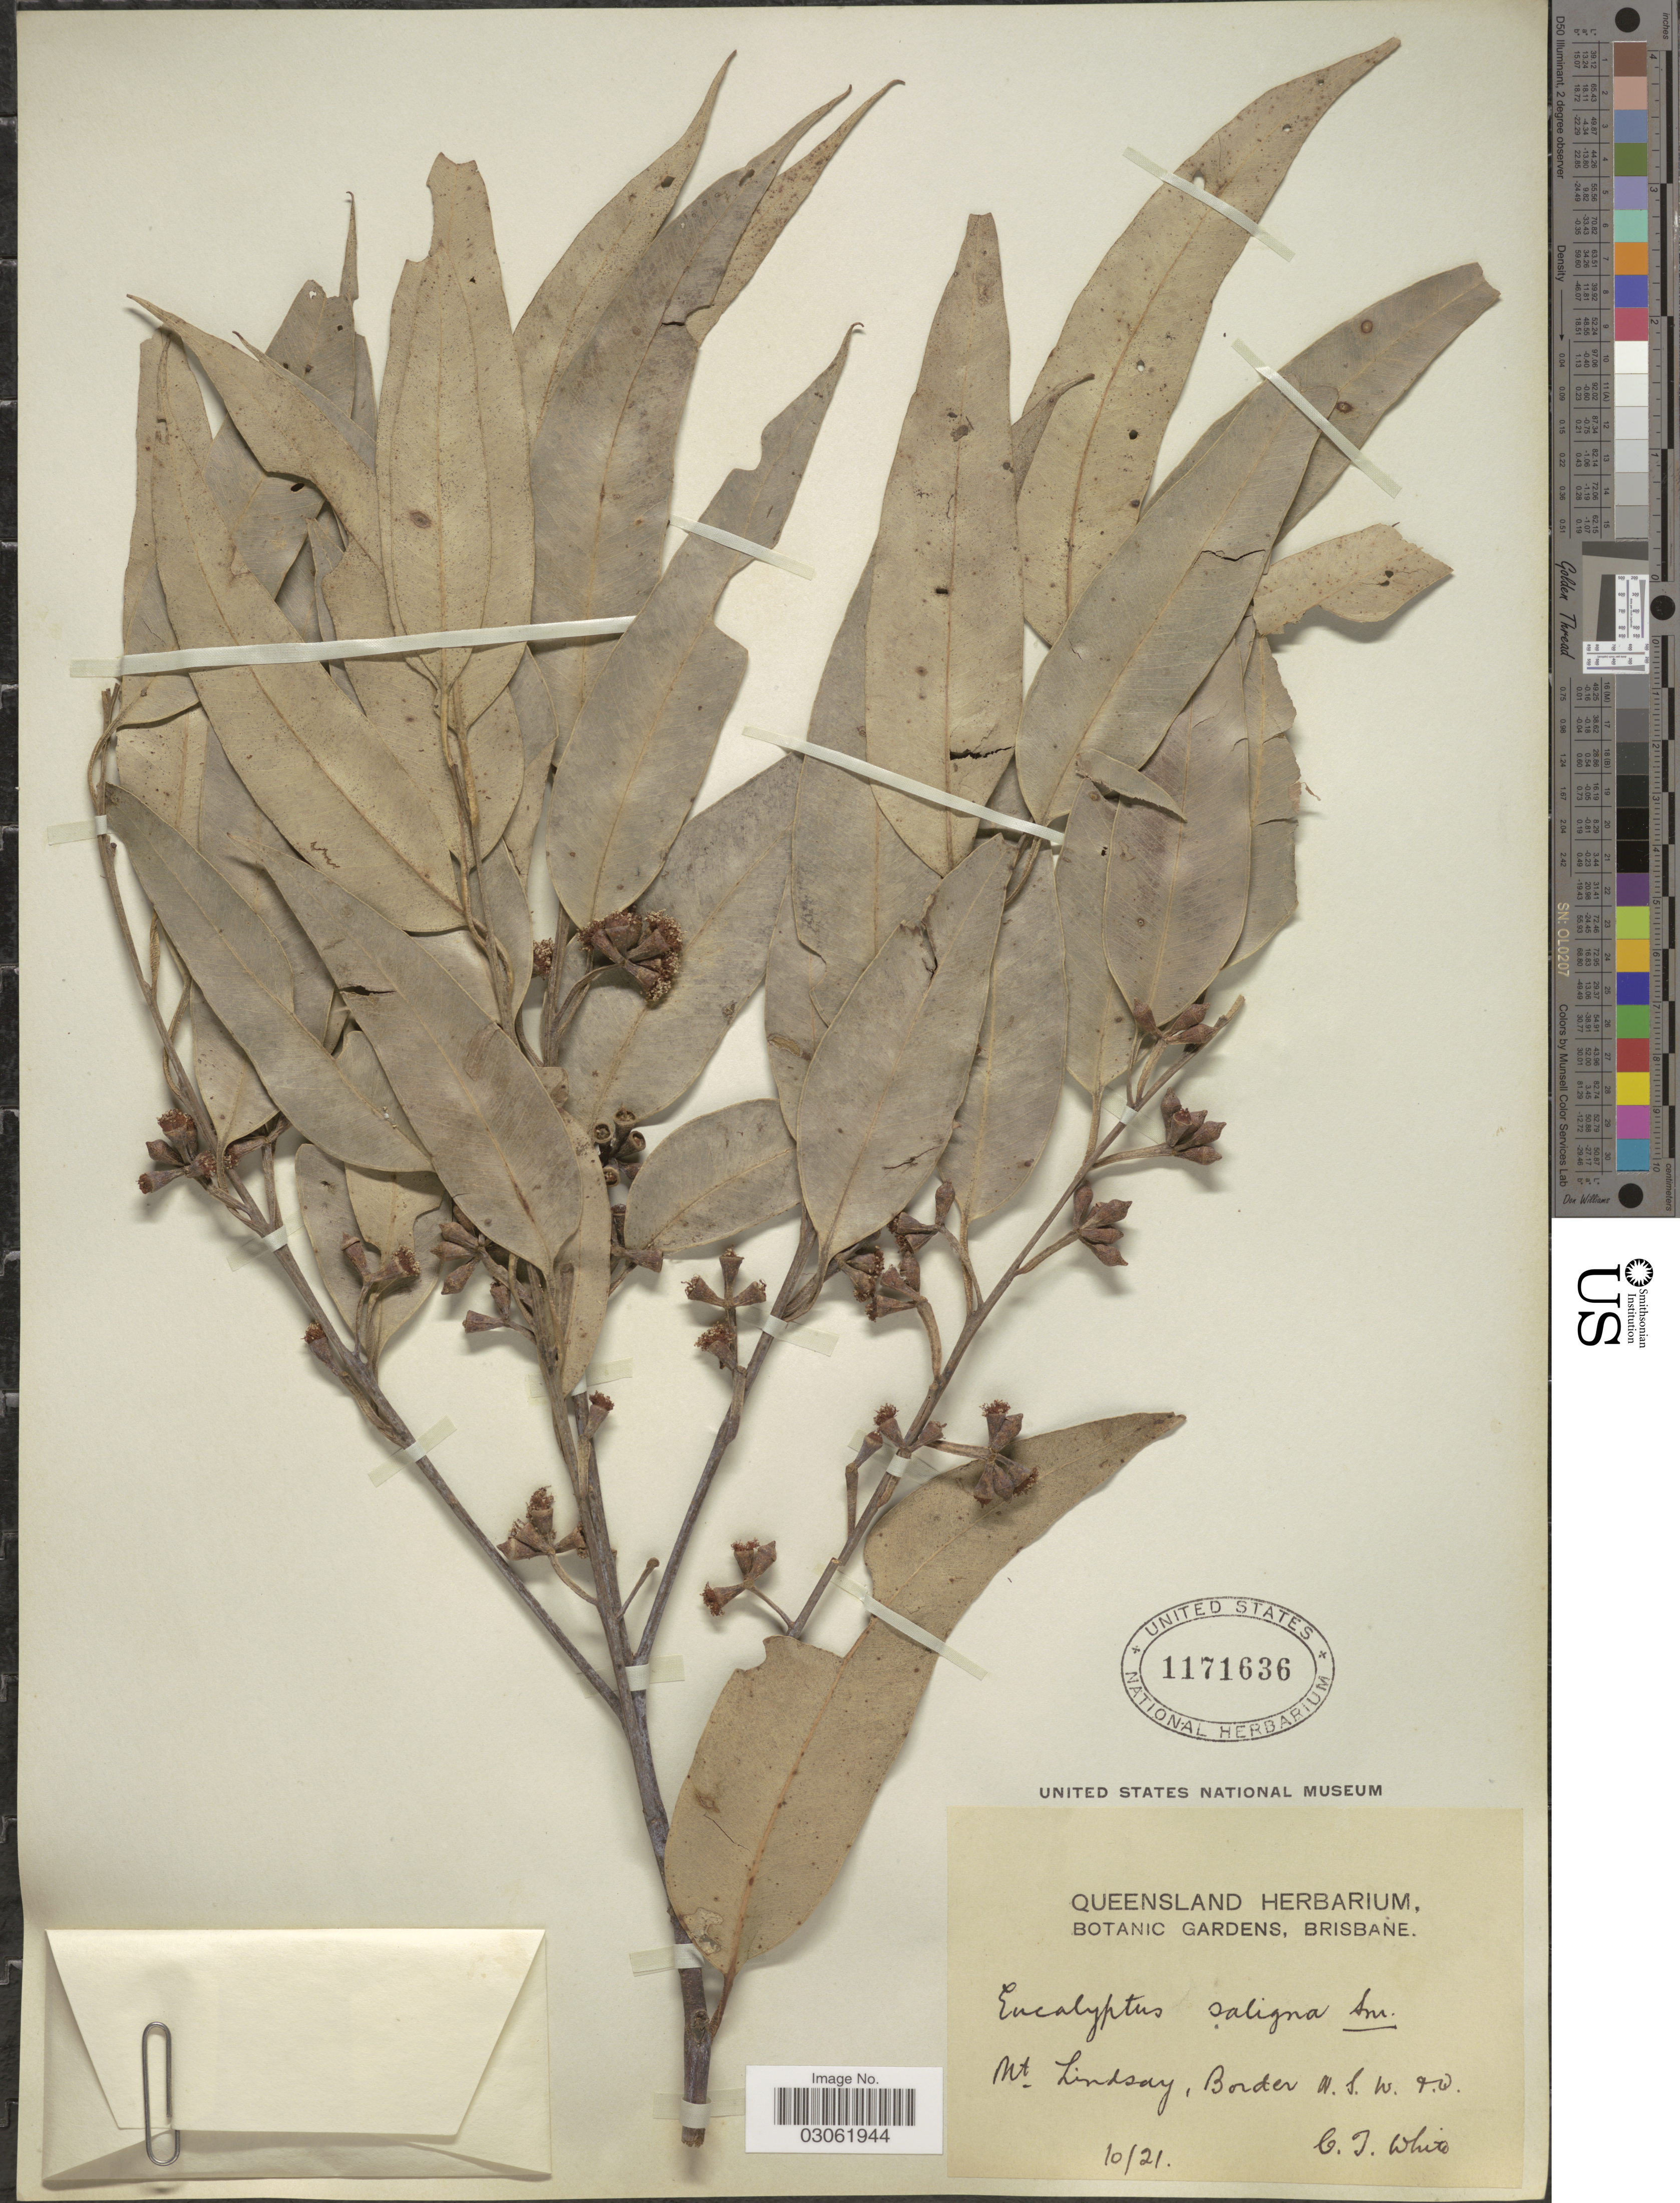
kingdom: Plantae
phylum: Tracheophyta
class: Magnoliopsida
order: Myrtales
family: Myrtaceae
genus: Eucalyptus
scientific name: Eucalyptus saligna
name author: Sm.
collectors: C. T. White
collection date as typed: Transcribed d/m/y: /10/21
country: Australia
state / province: Queensland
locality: Mt Lindsay, Border N.S.W. & Q.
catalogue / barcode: US 1171636